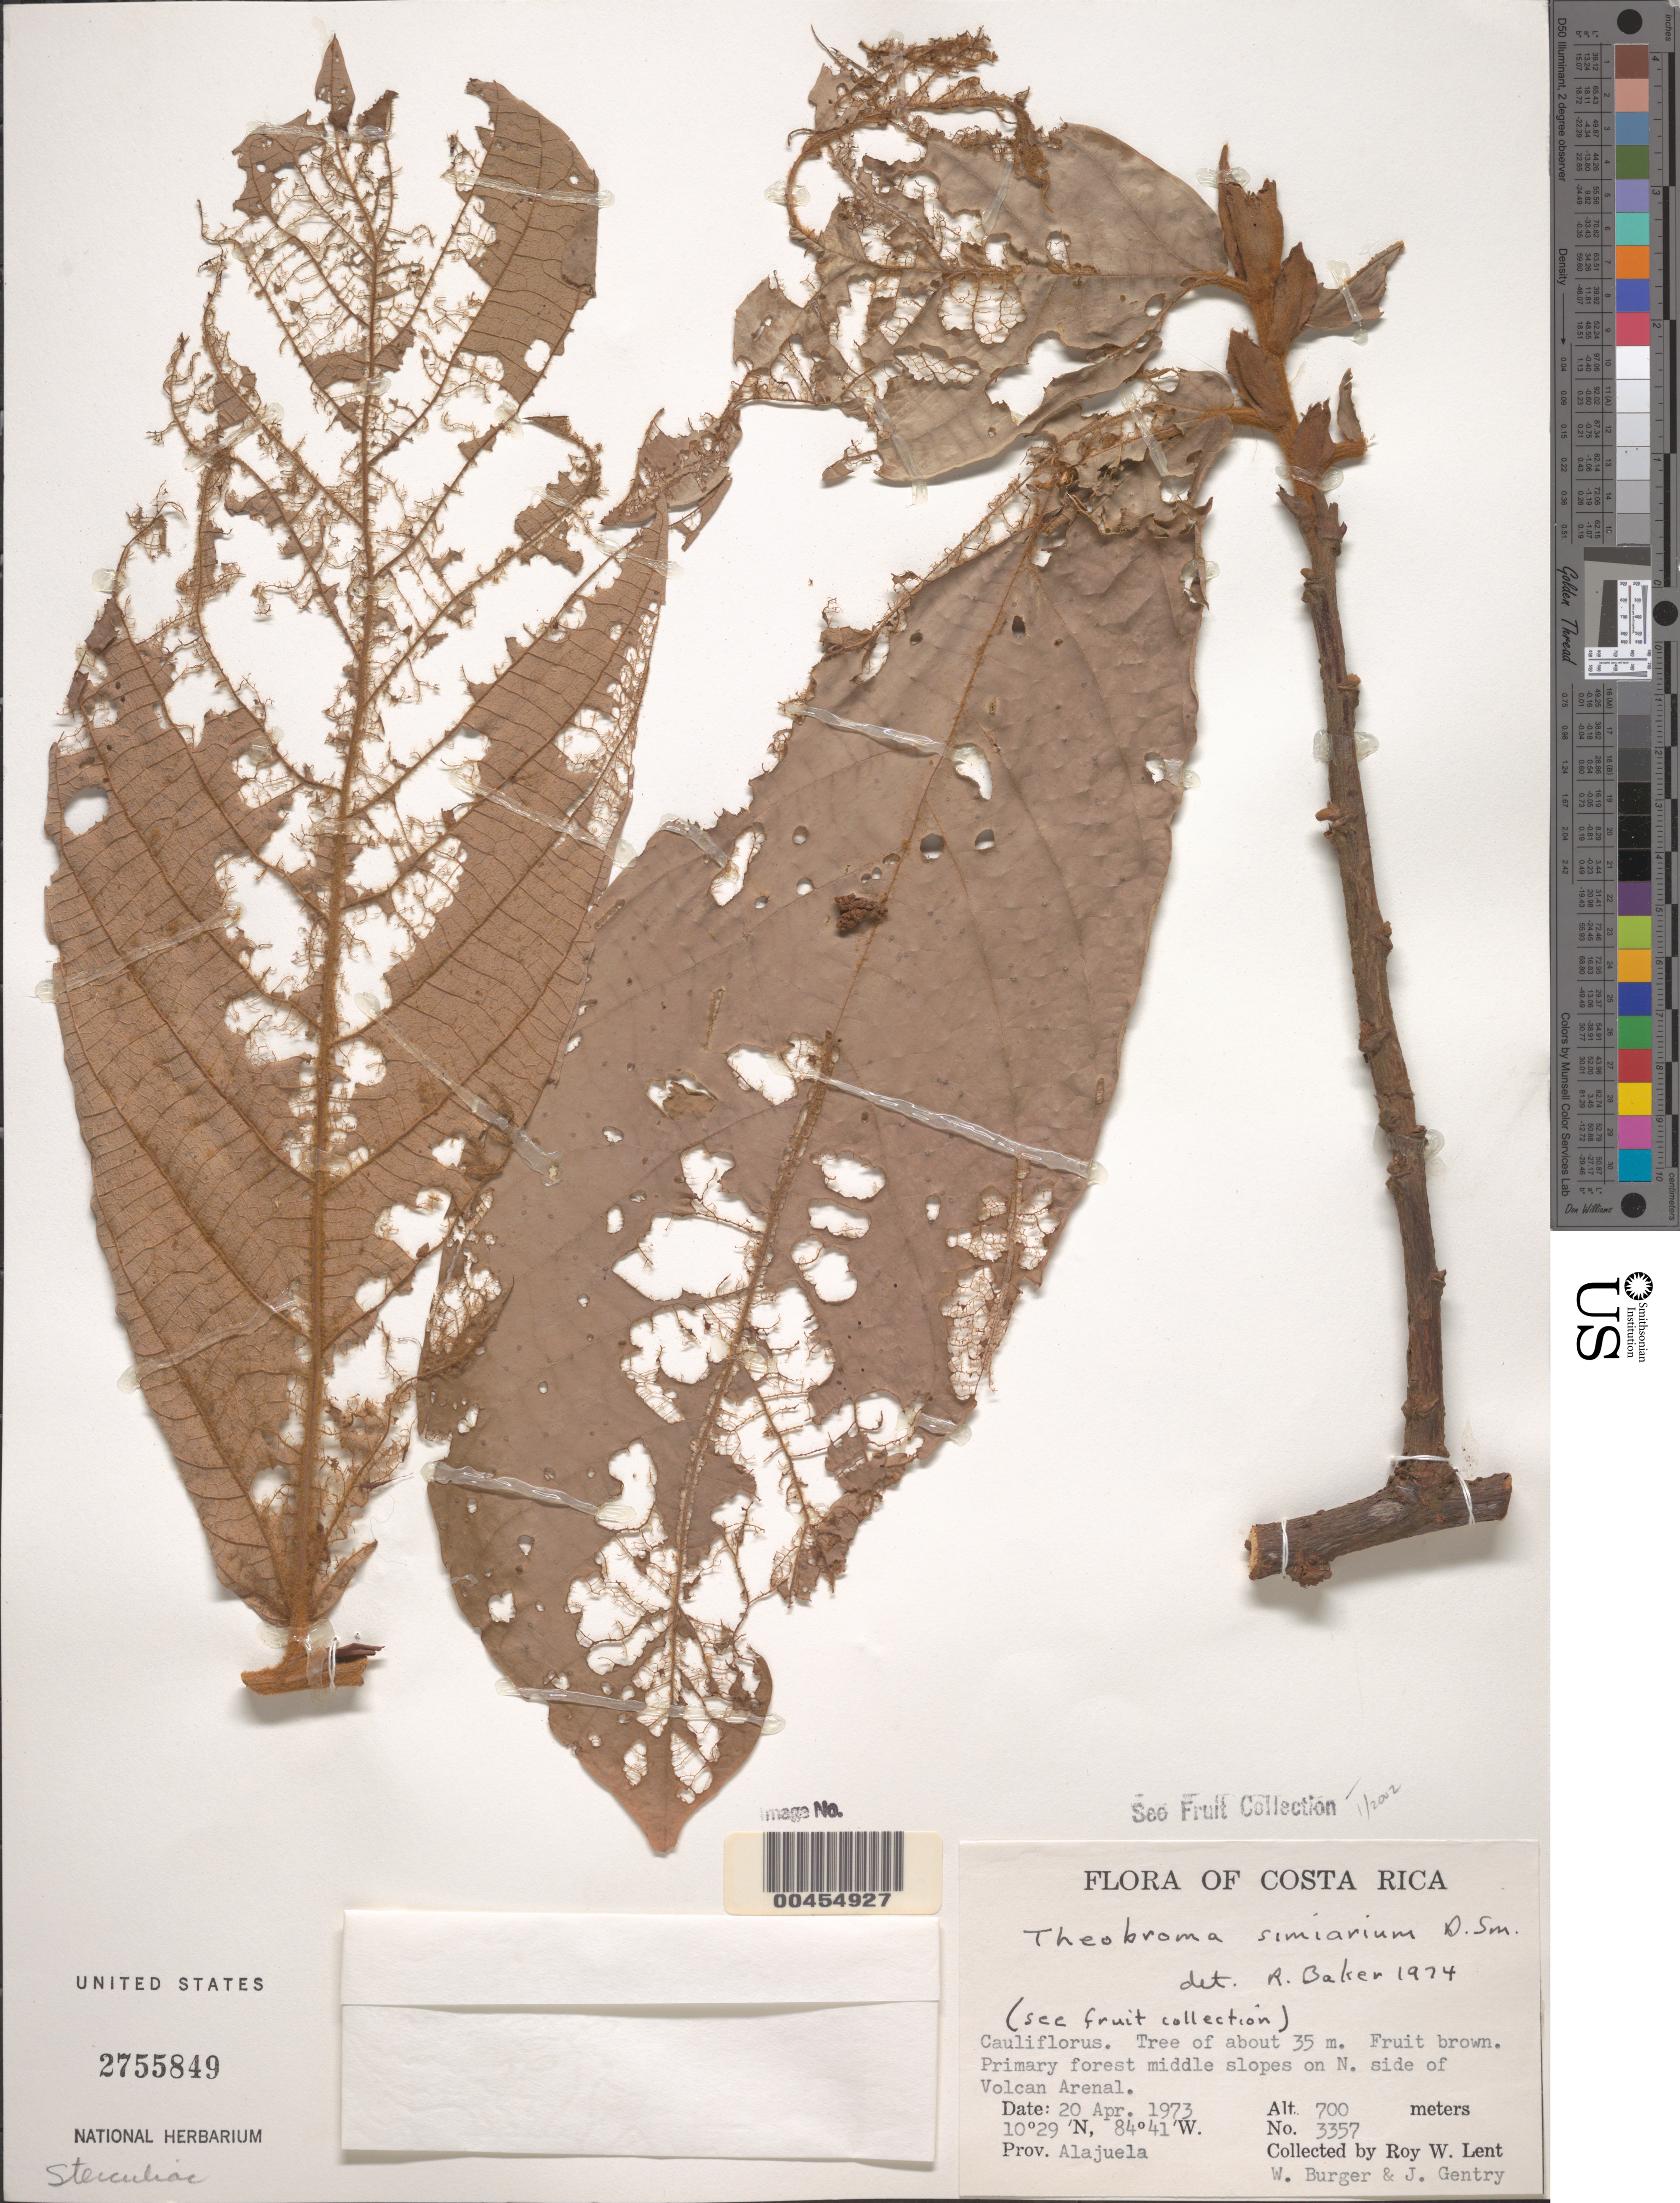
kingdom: Plantae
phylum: Tracheophyta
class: Magnoliopsida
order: Malvales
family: Malvaceae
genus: Theobroma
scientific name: Theobroma simiarum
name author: Donn. Sm.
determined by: Baker, R. T.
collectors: R. W. Lent, W. Burger & J. L. Gentry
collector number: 3357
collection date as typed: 20 Apr 1973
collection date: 1973-04-20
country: Costa Rica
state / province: Alajuela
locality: N side of Volcan Arenal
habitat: Primary forest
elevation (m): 700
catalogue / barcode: US 2755849